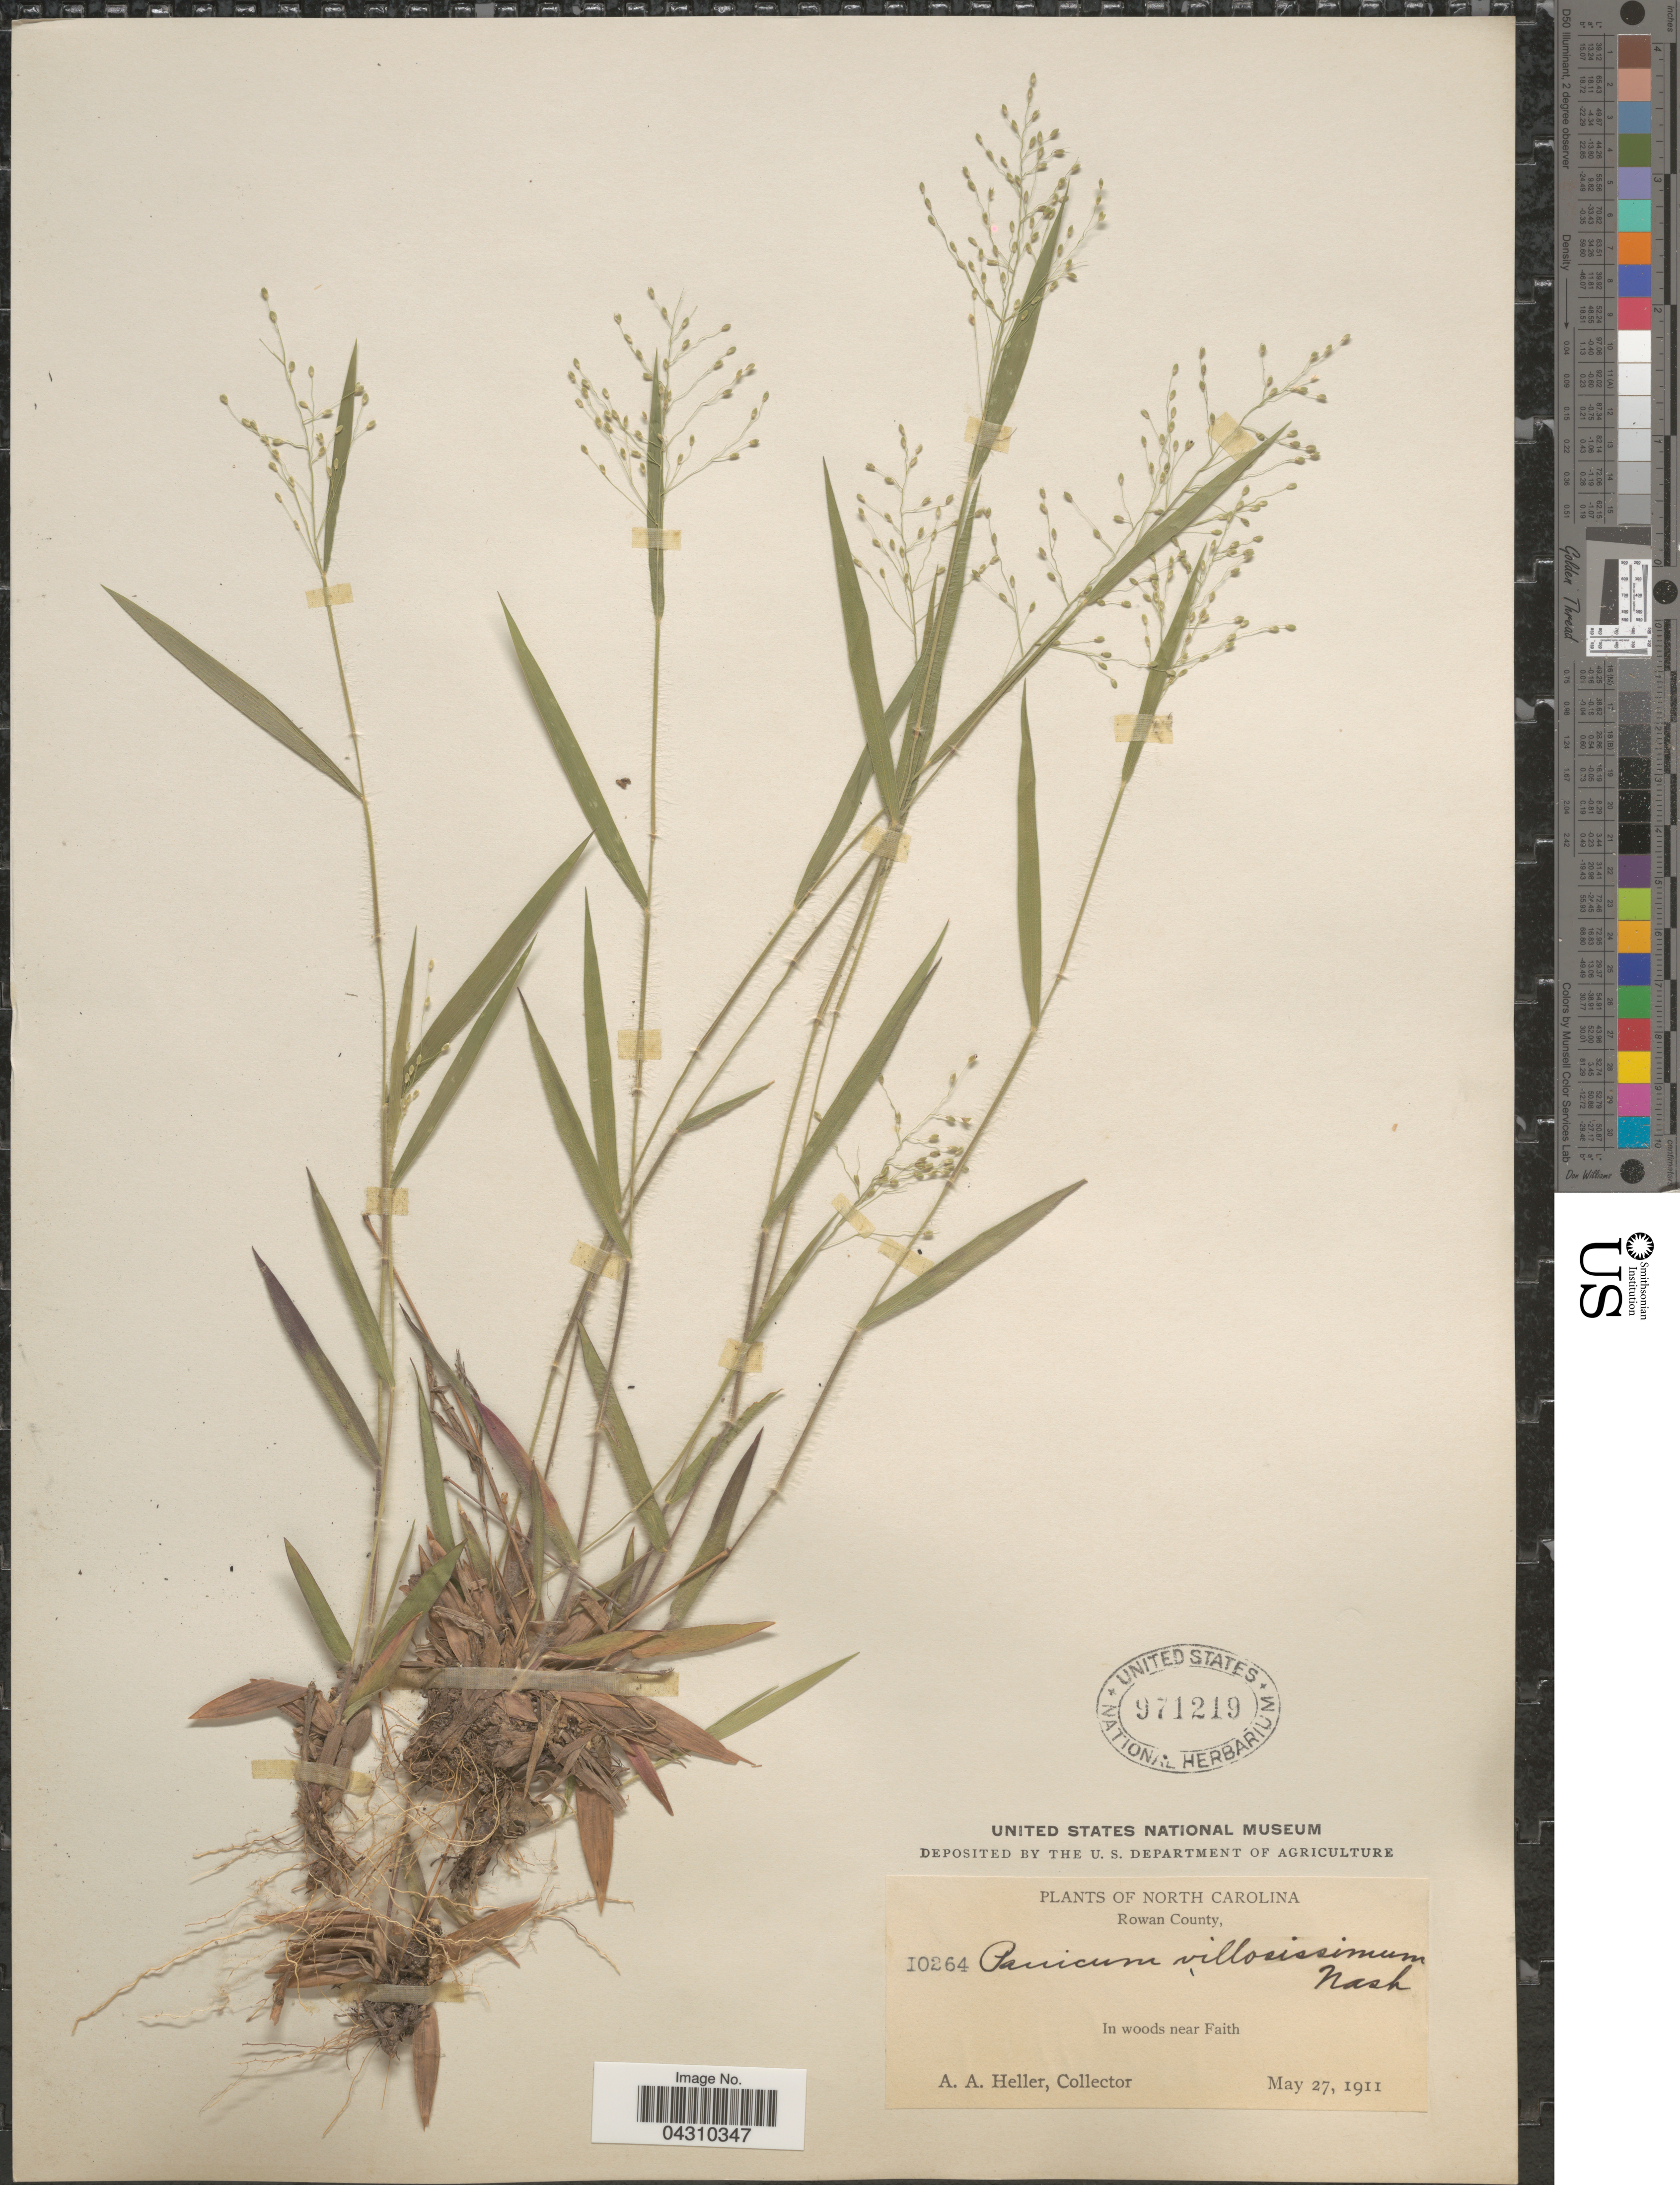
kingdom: Plantae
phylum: Tracheophyta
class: Liliopsida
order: Poales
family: Poaceae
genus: Dichanthelium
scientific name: Dichanthelium acuminatum var. acuminatum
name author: (Sw.) Gould & C.A. Clark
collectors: A. A. Heller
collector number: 10264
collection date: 1911-05-27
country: United States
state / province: North Carolina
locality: Rowan County. In woods near Faith.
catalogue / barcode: US 971219